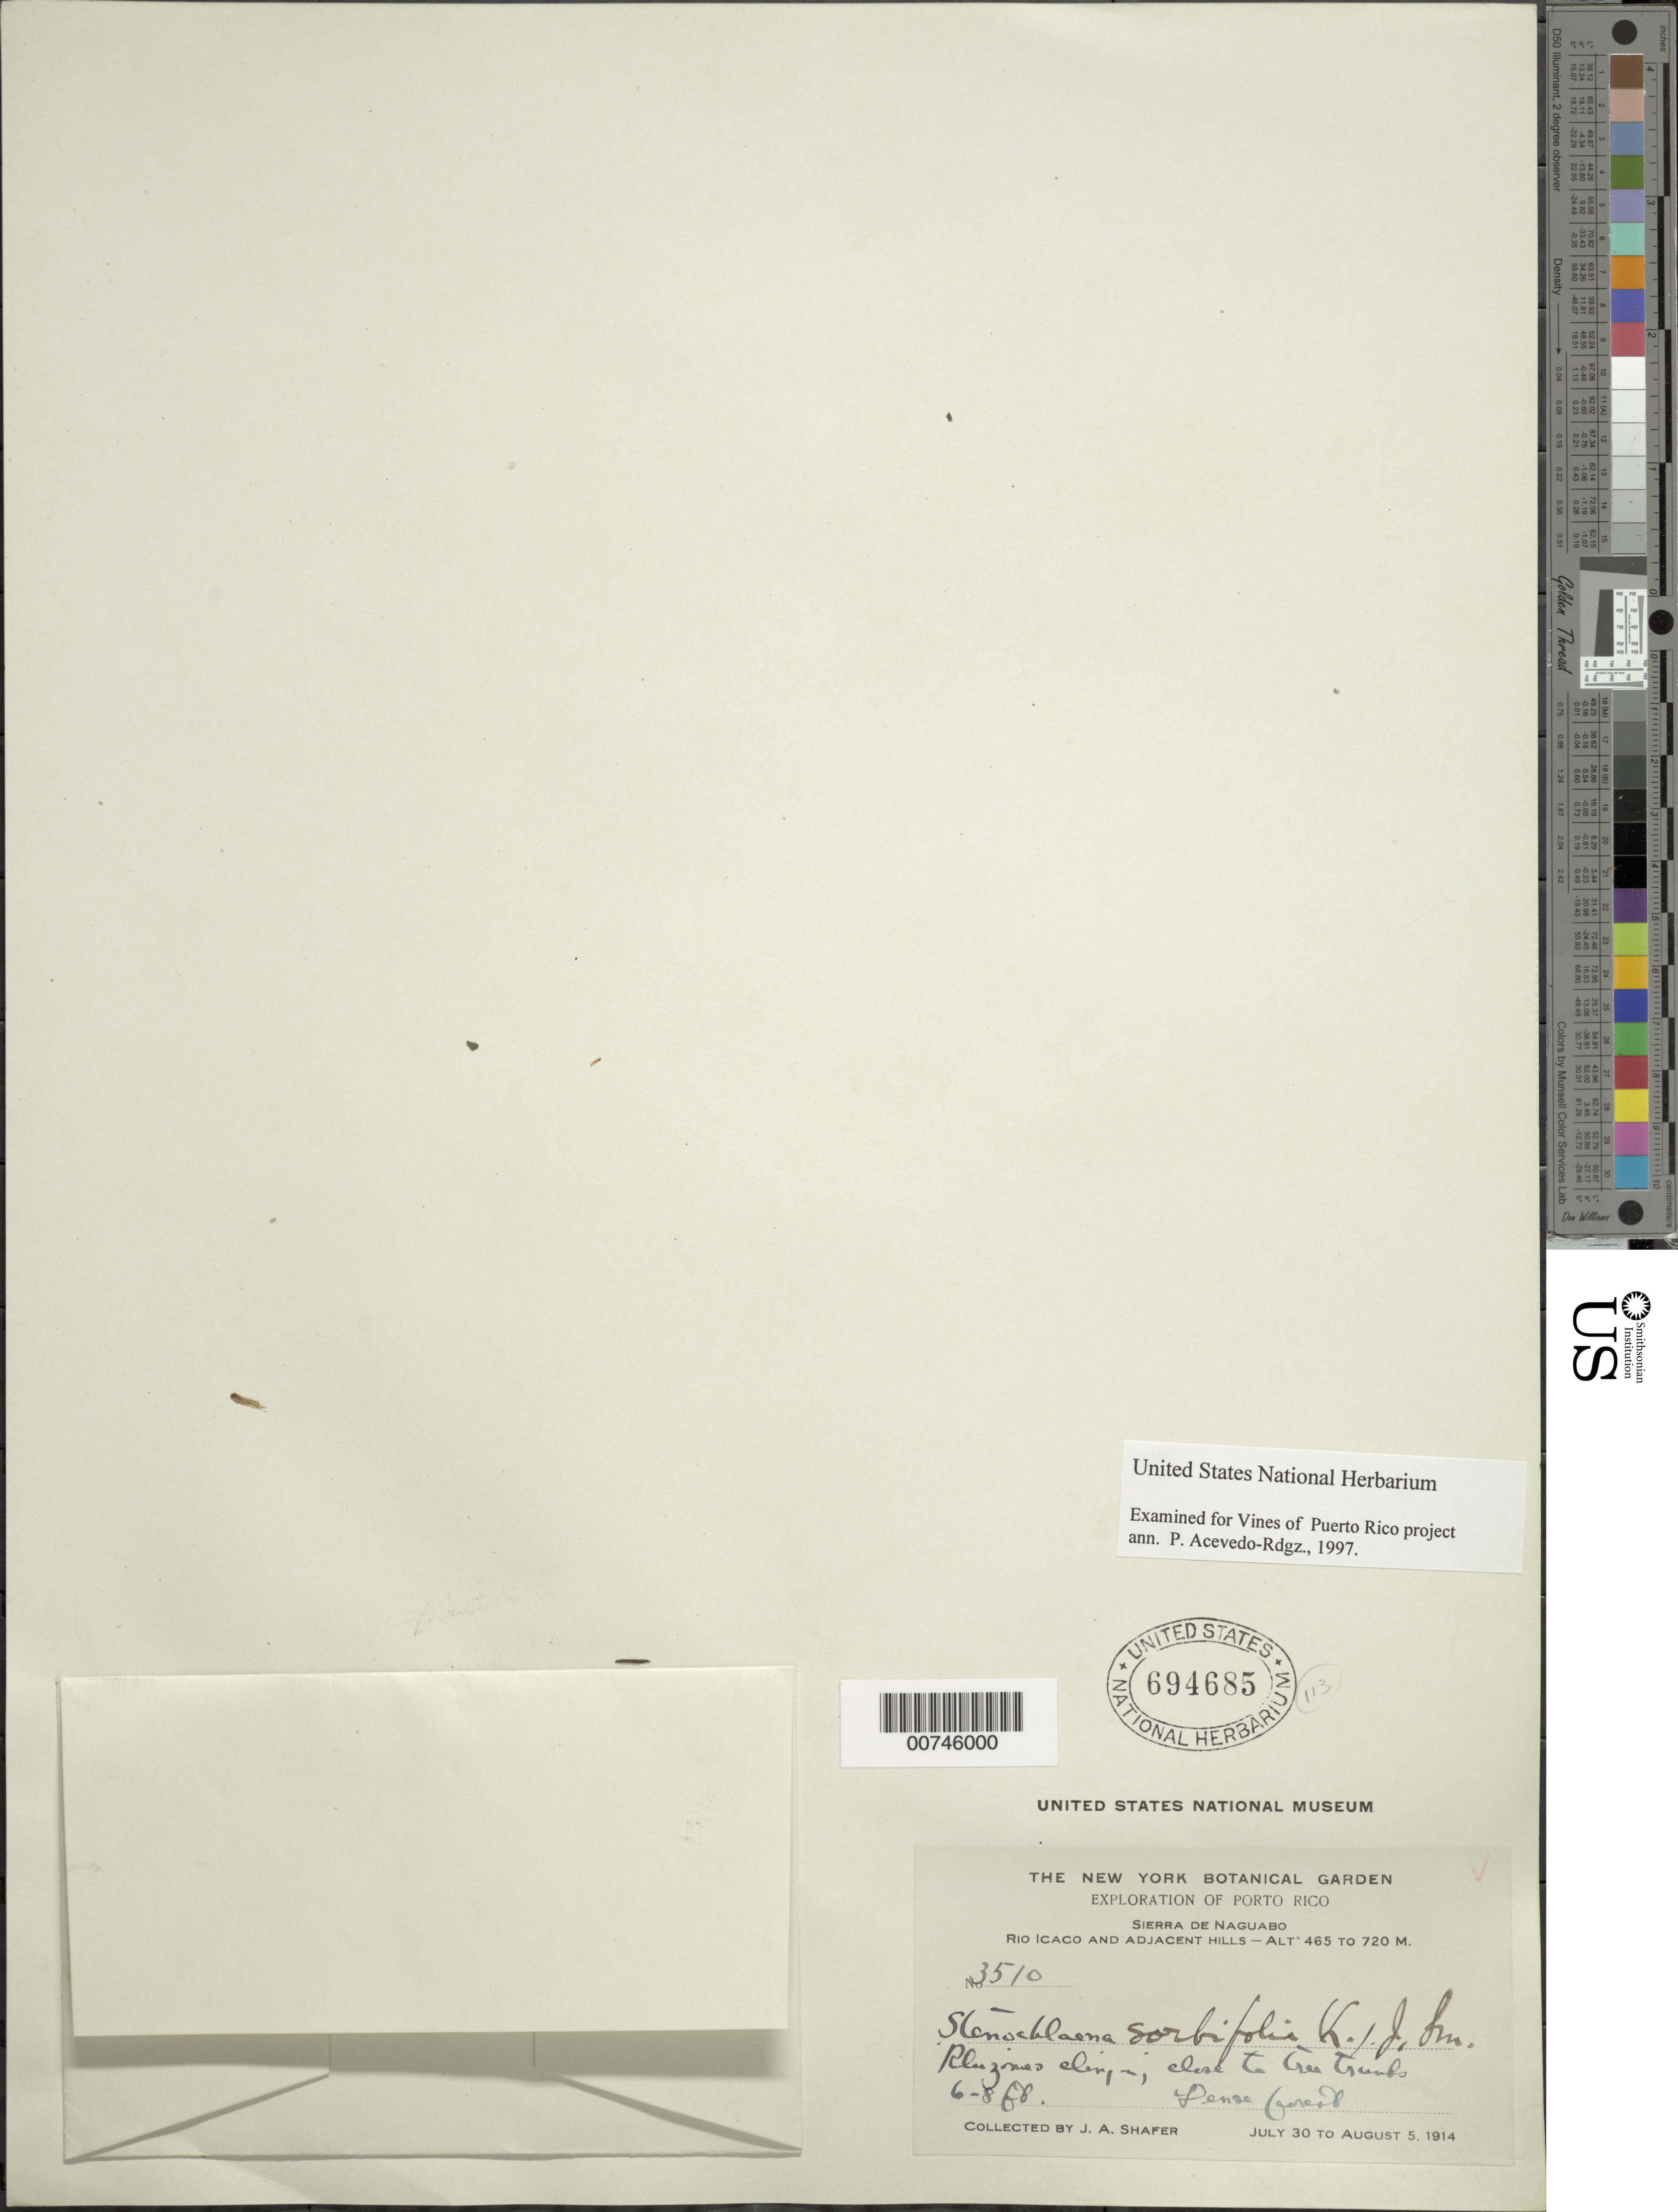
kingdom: Plantae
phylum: Tracheophyta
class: Polypodiopsida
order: Polypodiales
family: Lomariopsidaceae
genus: Lomariopsis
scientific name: Lomariopsis sorbifolia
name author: (L.) Fée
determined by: Acevedo-Rodríguez, P., (BOT), Smithsonian Institution - National Museum of Natural History (UNITED STATES)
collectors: J. A. Shafer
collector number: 3510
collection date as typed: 30 Jul 1914 to 05 Aug 1914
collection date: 1914-07-30/1914-08-05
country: Puerto Rico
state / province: Naguabo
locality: Sierra de Naguabo, Río Icaco and Adjacent Hills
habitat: Dense forest; rhizome climbing, close to tree-trunks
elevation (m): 465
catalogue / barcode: US 694685